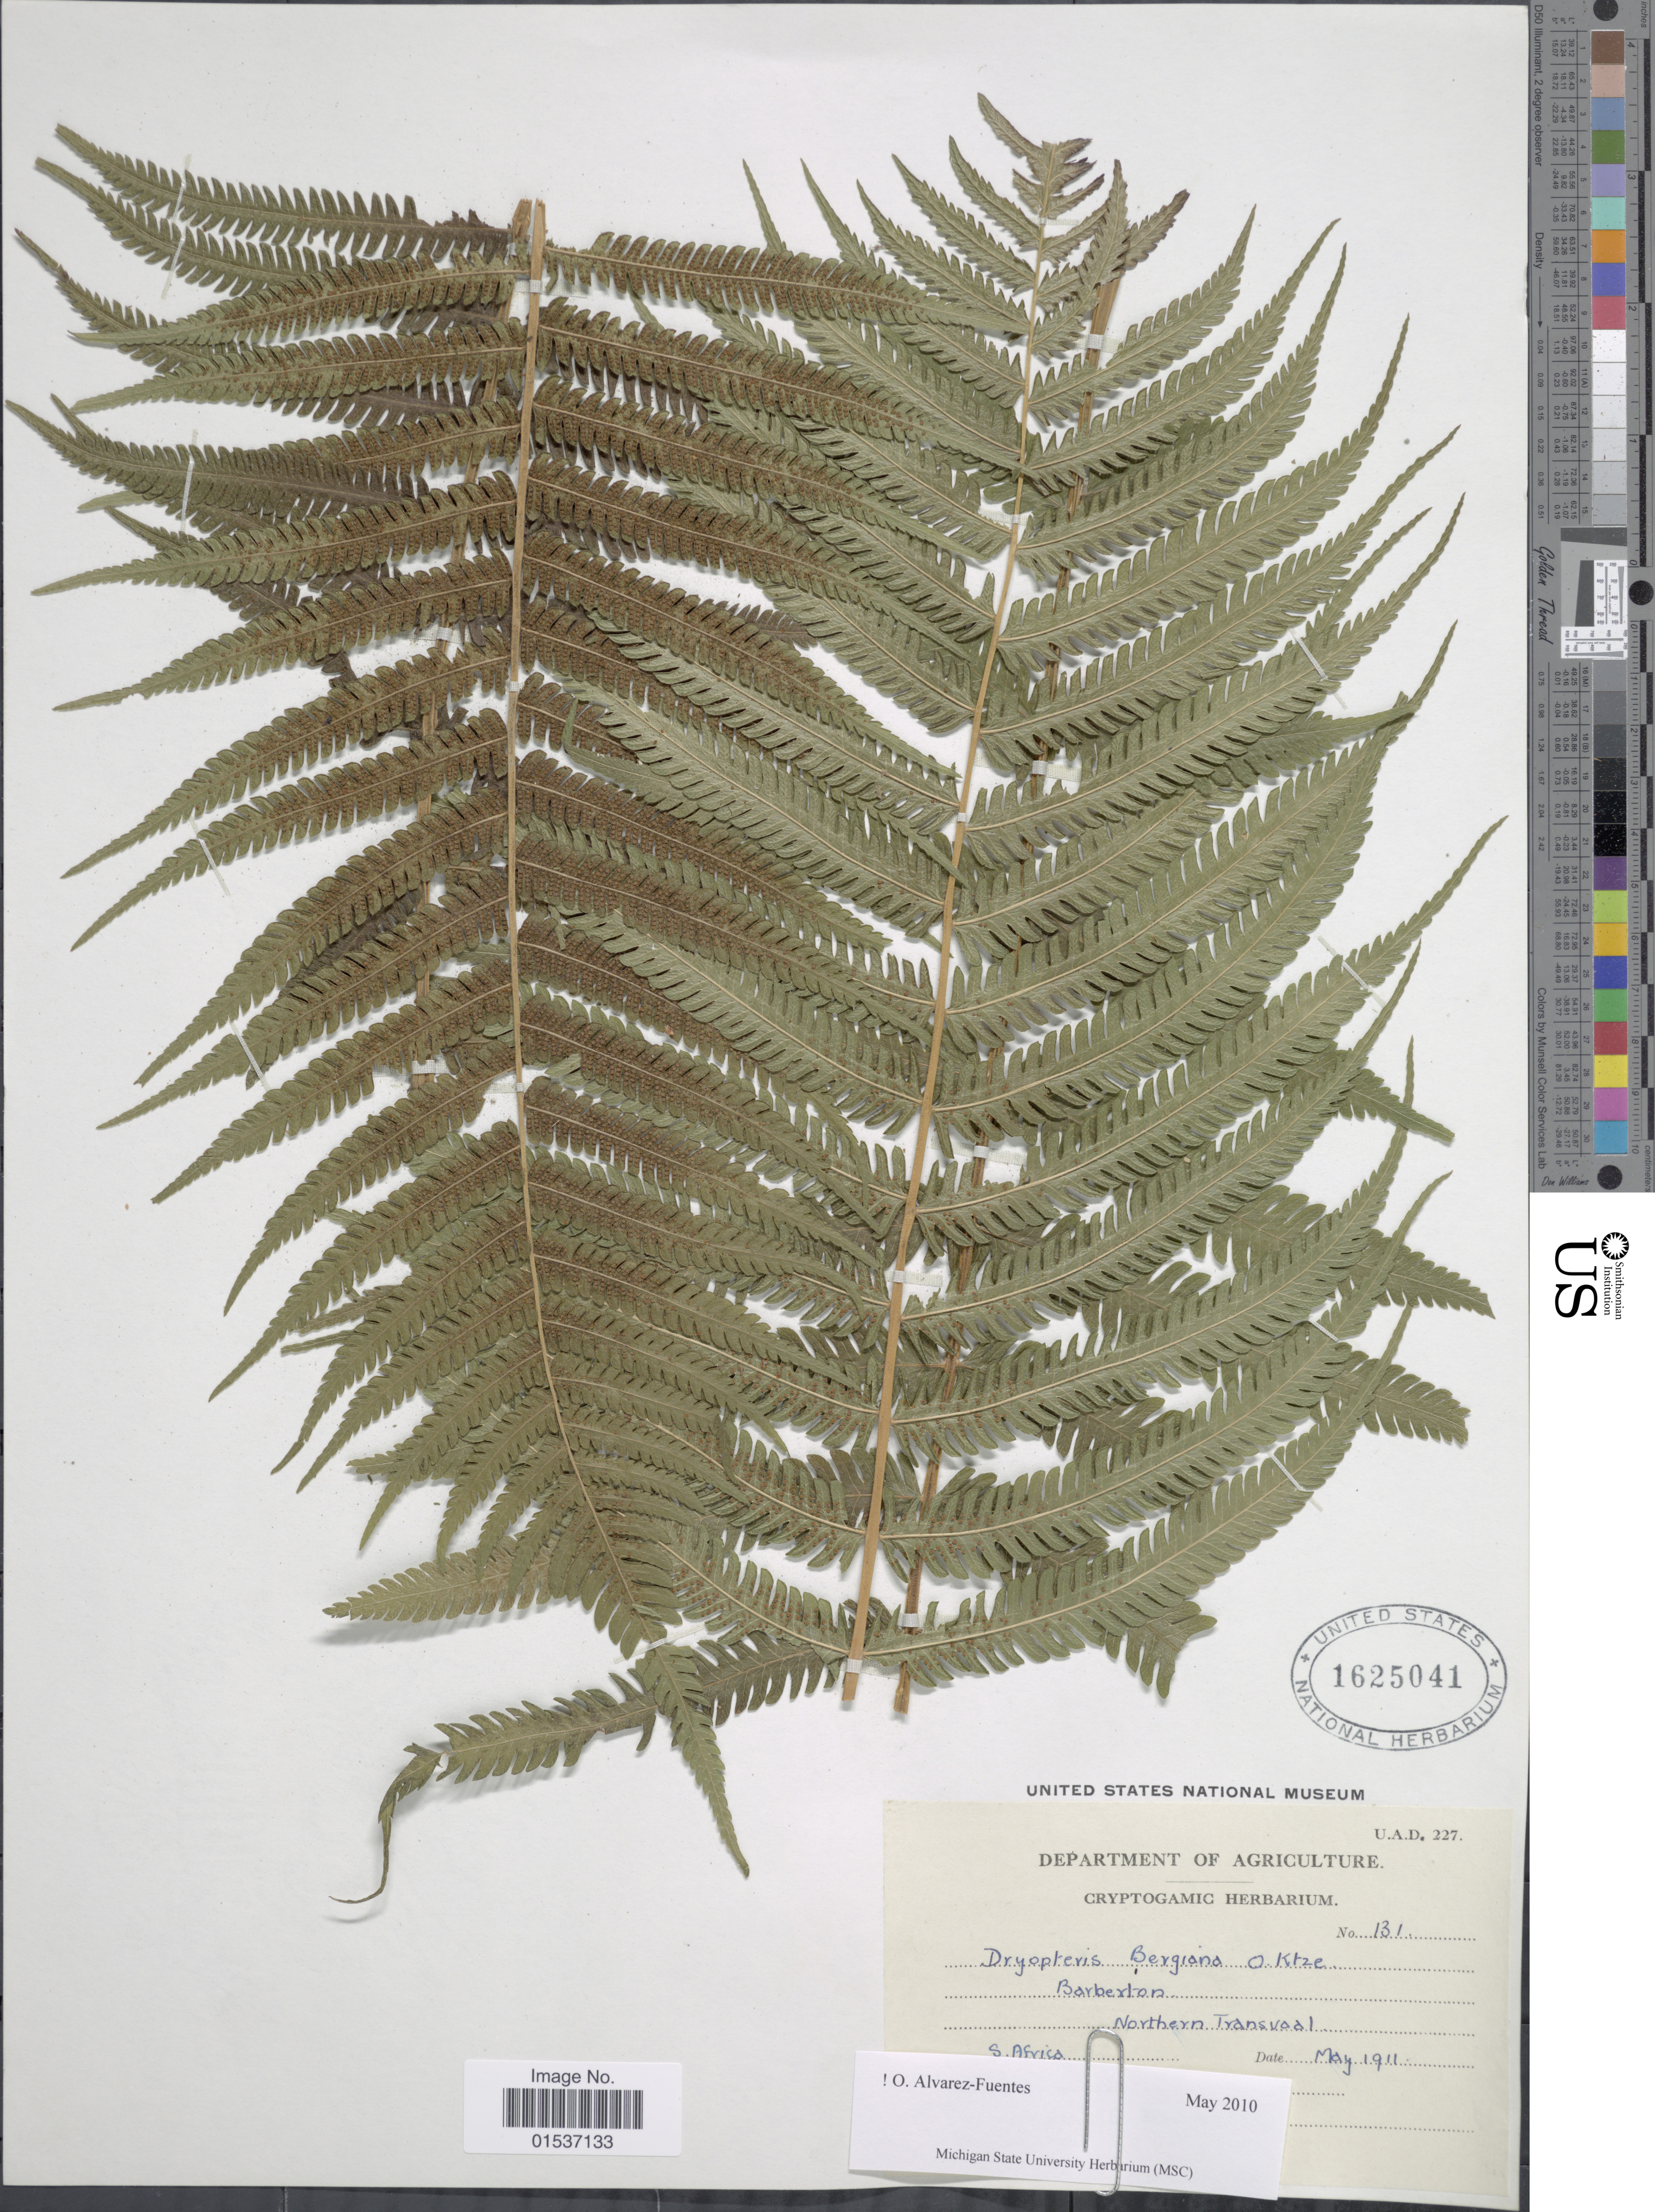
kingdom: Plantae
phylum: Tracheophyta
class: Polypodiopsida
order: Polypodiales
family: Thelypteridaceae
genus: Thelypteris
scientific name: Thelypteris bergiana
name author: (Schltdl.) Ching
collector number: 131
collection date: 1911-05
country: South Africa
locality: Barbexton, Northern Transvaal, S. Africa.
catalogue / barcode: US 1625041